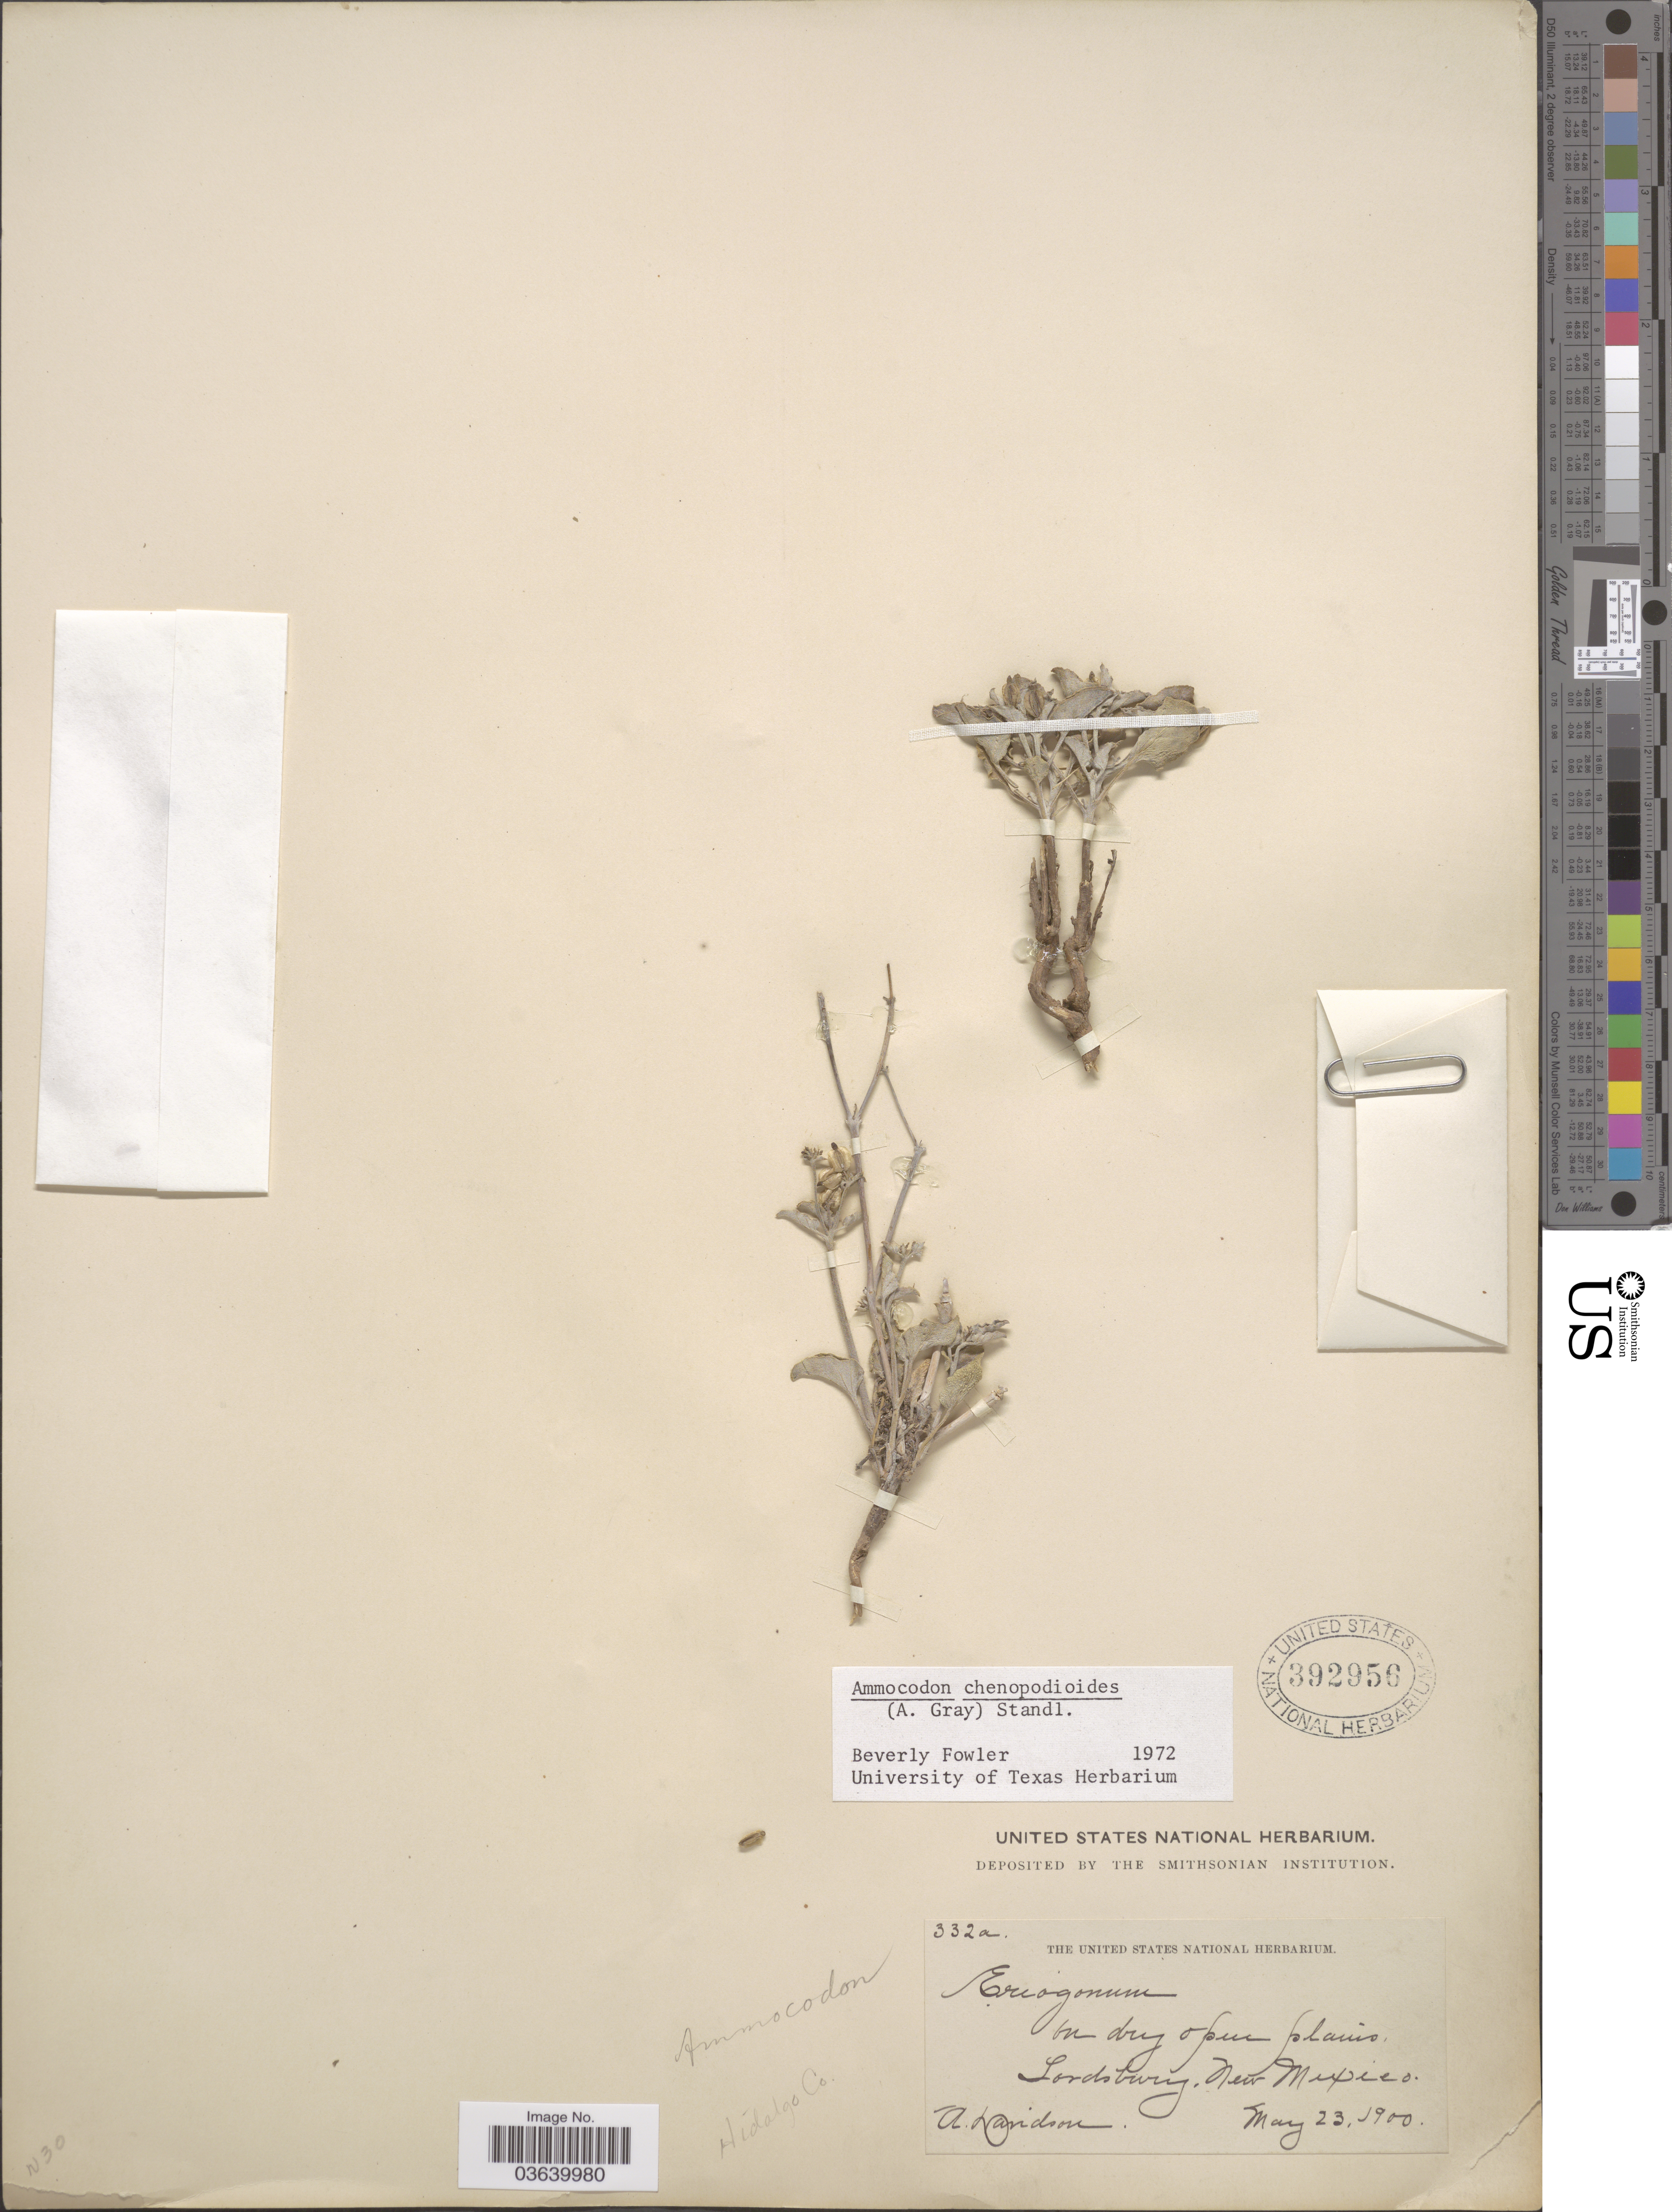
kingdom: Plantae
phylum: Tracheophyta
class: Magnoliopsida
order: Caryophyllales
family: Nyctaginaceae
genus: Acleisanthes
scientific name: Acleisanthes chenopodioides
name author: (A. Gray) R.A. Levin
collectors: A. Davidson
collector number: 332a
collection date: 1900-05-23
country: United States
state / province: New Mexico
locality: Lordsburg. Hidalgo Co.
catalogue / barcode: US 392956